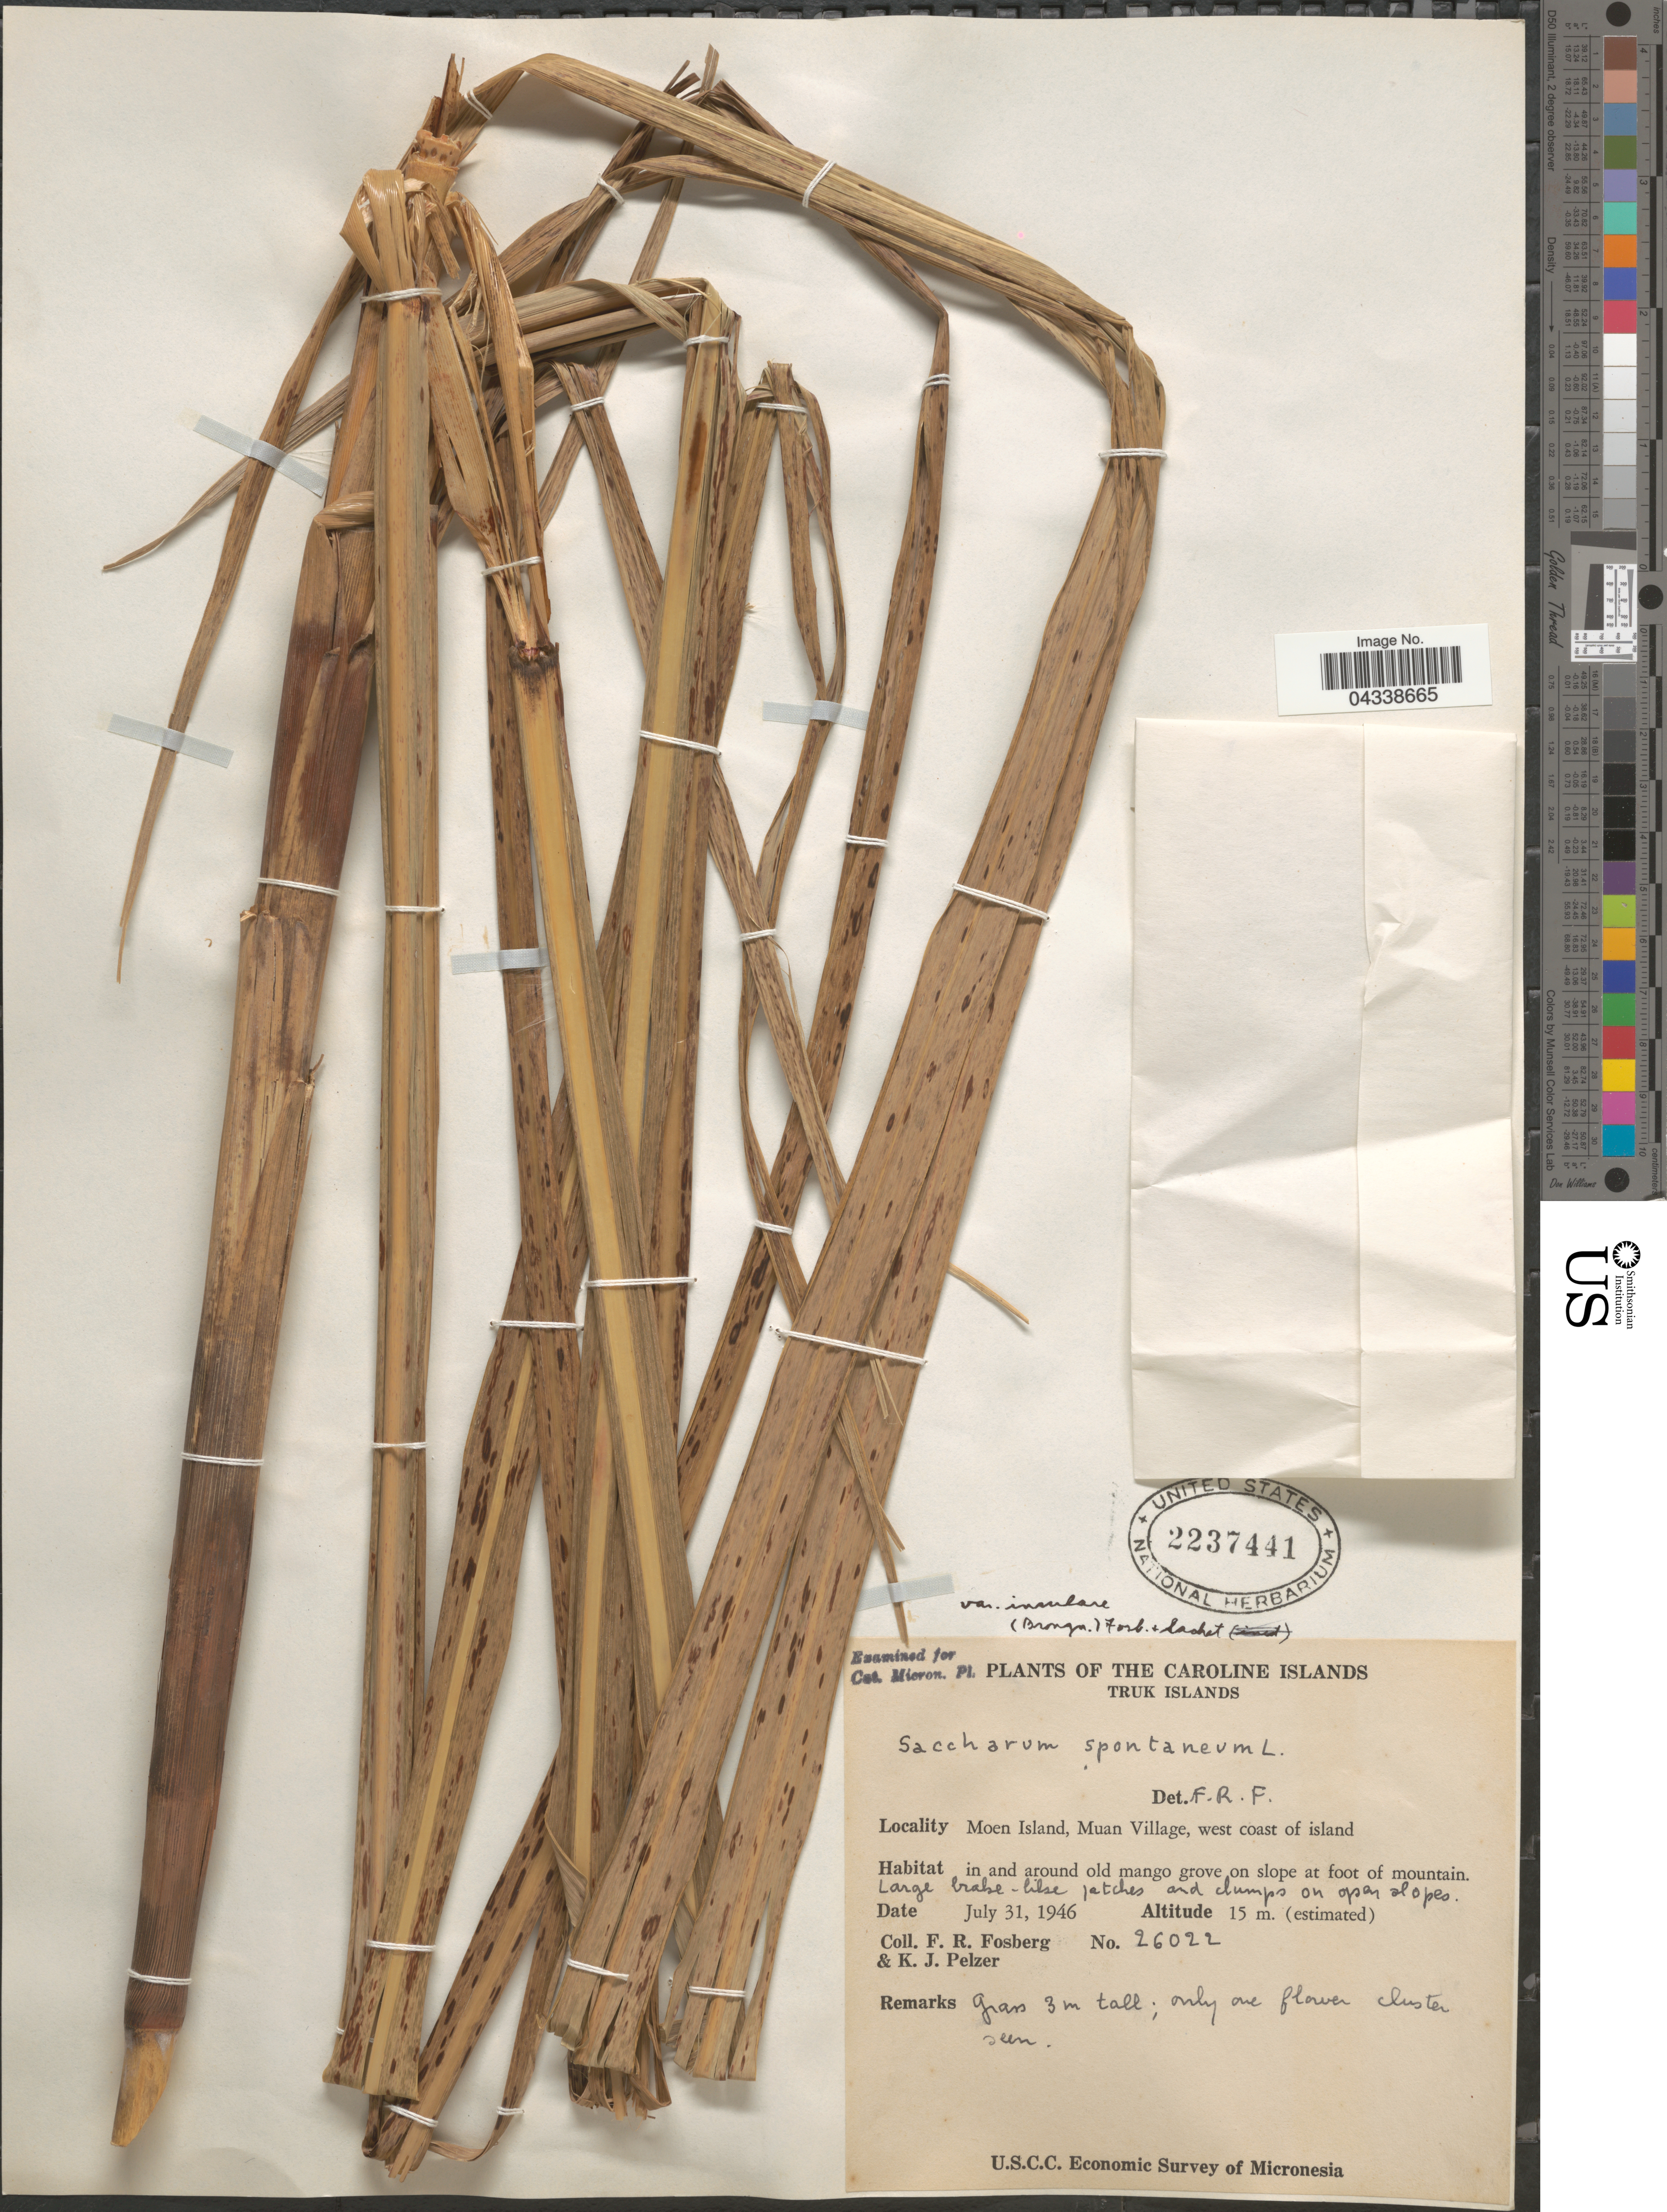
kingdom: Plantae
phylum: Tracheophyta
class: Liliopsida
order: Poales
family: Poaceae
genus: Saccharum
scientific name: Saccharum spontaneum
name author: L.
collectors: F. R. Fosberg & K. J. Pelzer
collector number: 26022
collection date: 1946-07-31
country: Micronesia, Federated States of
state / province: Truk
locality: The Caroline Islands. Truk Islands. Moen Island, Muan Village, west coast of island. U.S.C.C. Economic Survey of Micronesia.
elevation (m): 15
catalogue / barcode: US 2237441